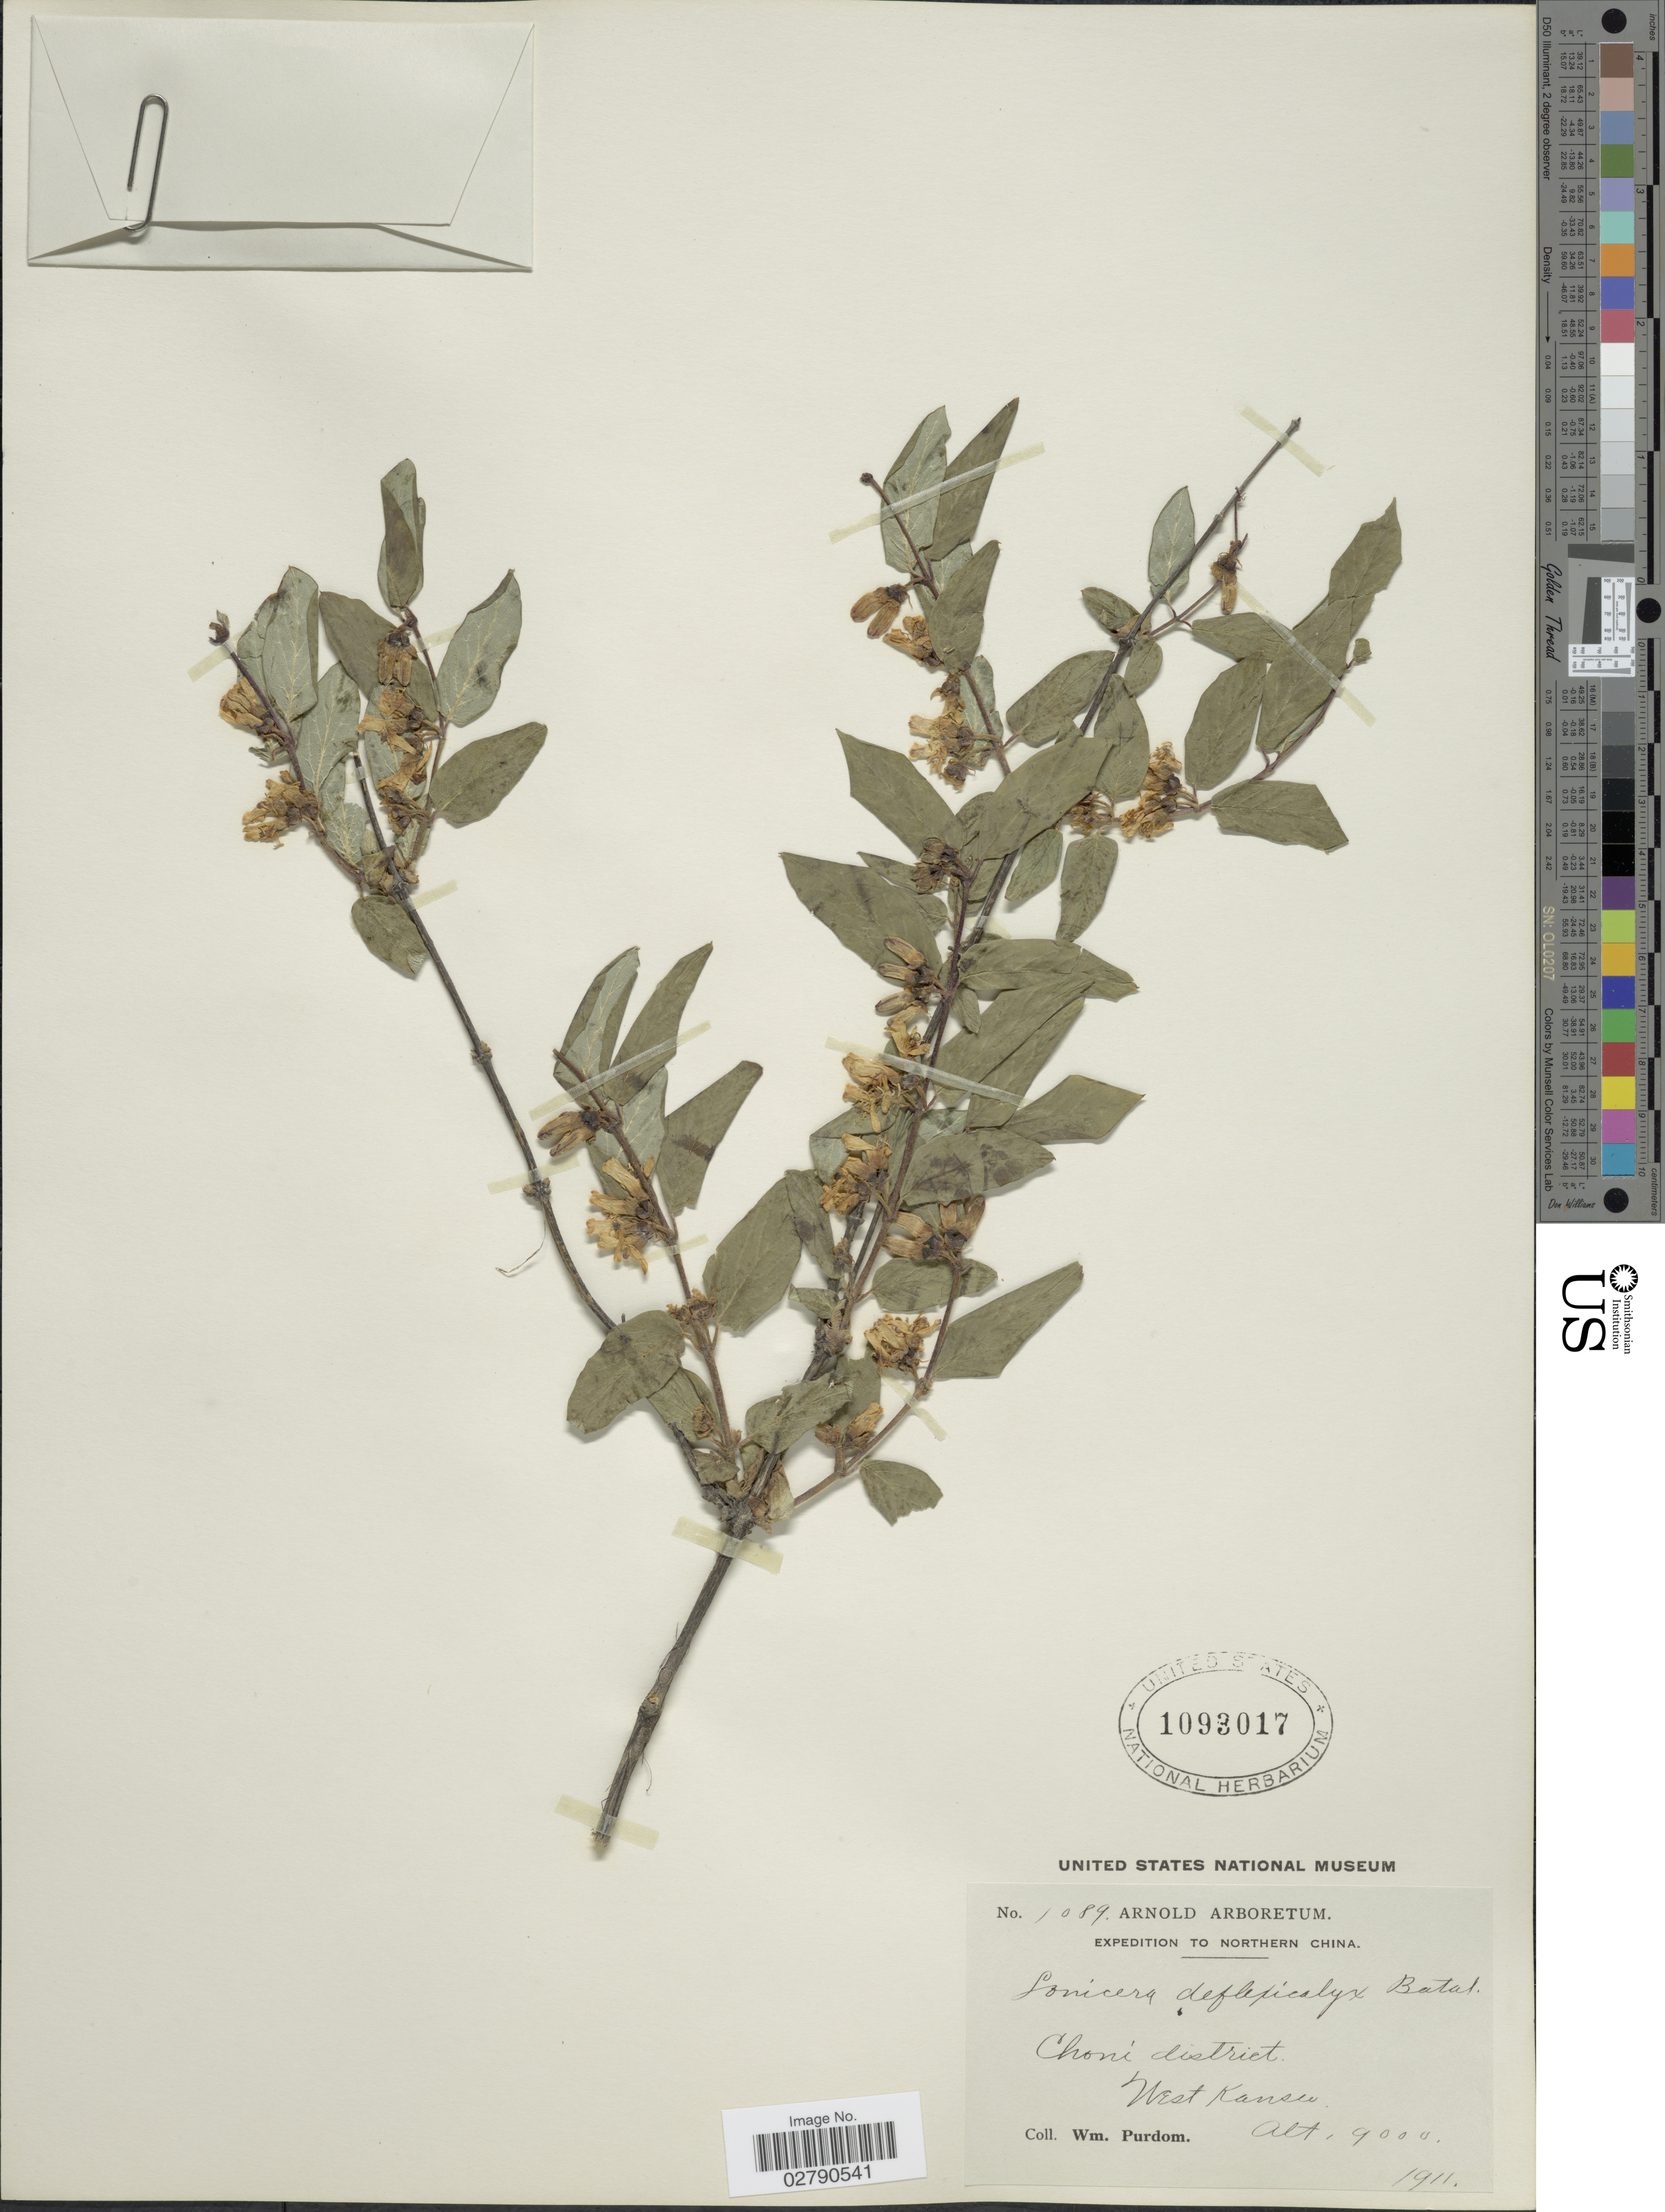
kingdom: Plantae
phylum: Tracheophyta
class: Magnoliopsida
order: Dipsacales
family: Caprifoliaceae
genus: Lonicera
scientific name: Lonicera deflexicalyx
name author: Batalin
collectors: W. Purdom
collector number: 1089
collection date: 1911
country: China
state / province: Gansu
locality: Northern China. Choni district. West Kansu.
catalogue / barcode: US 1093017